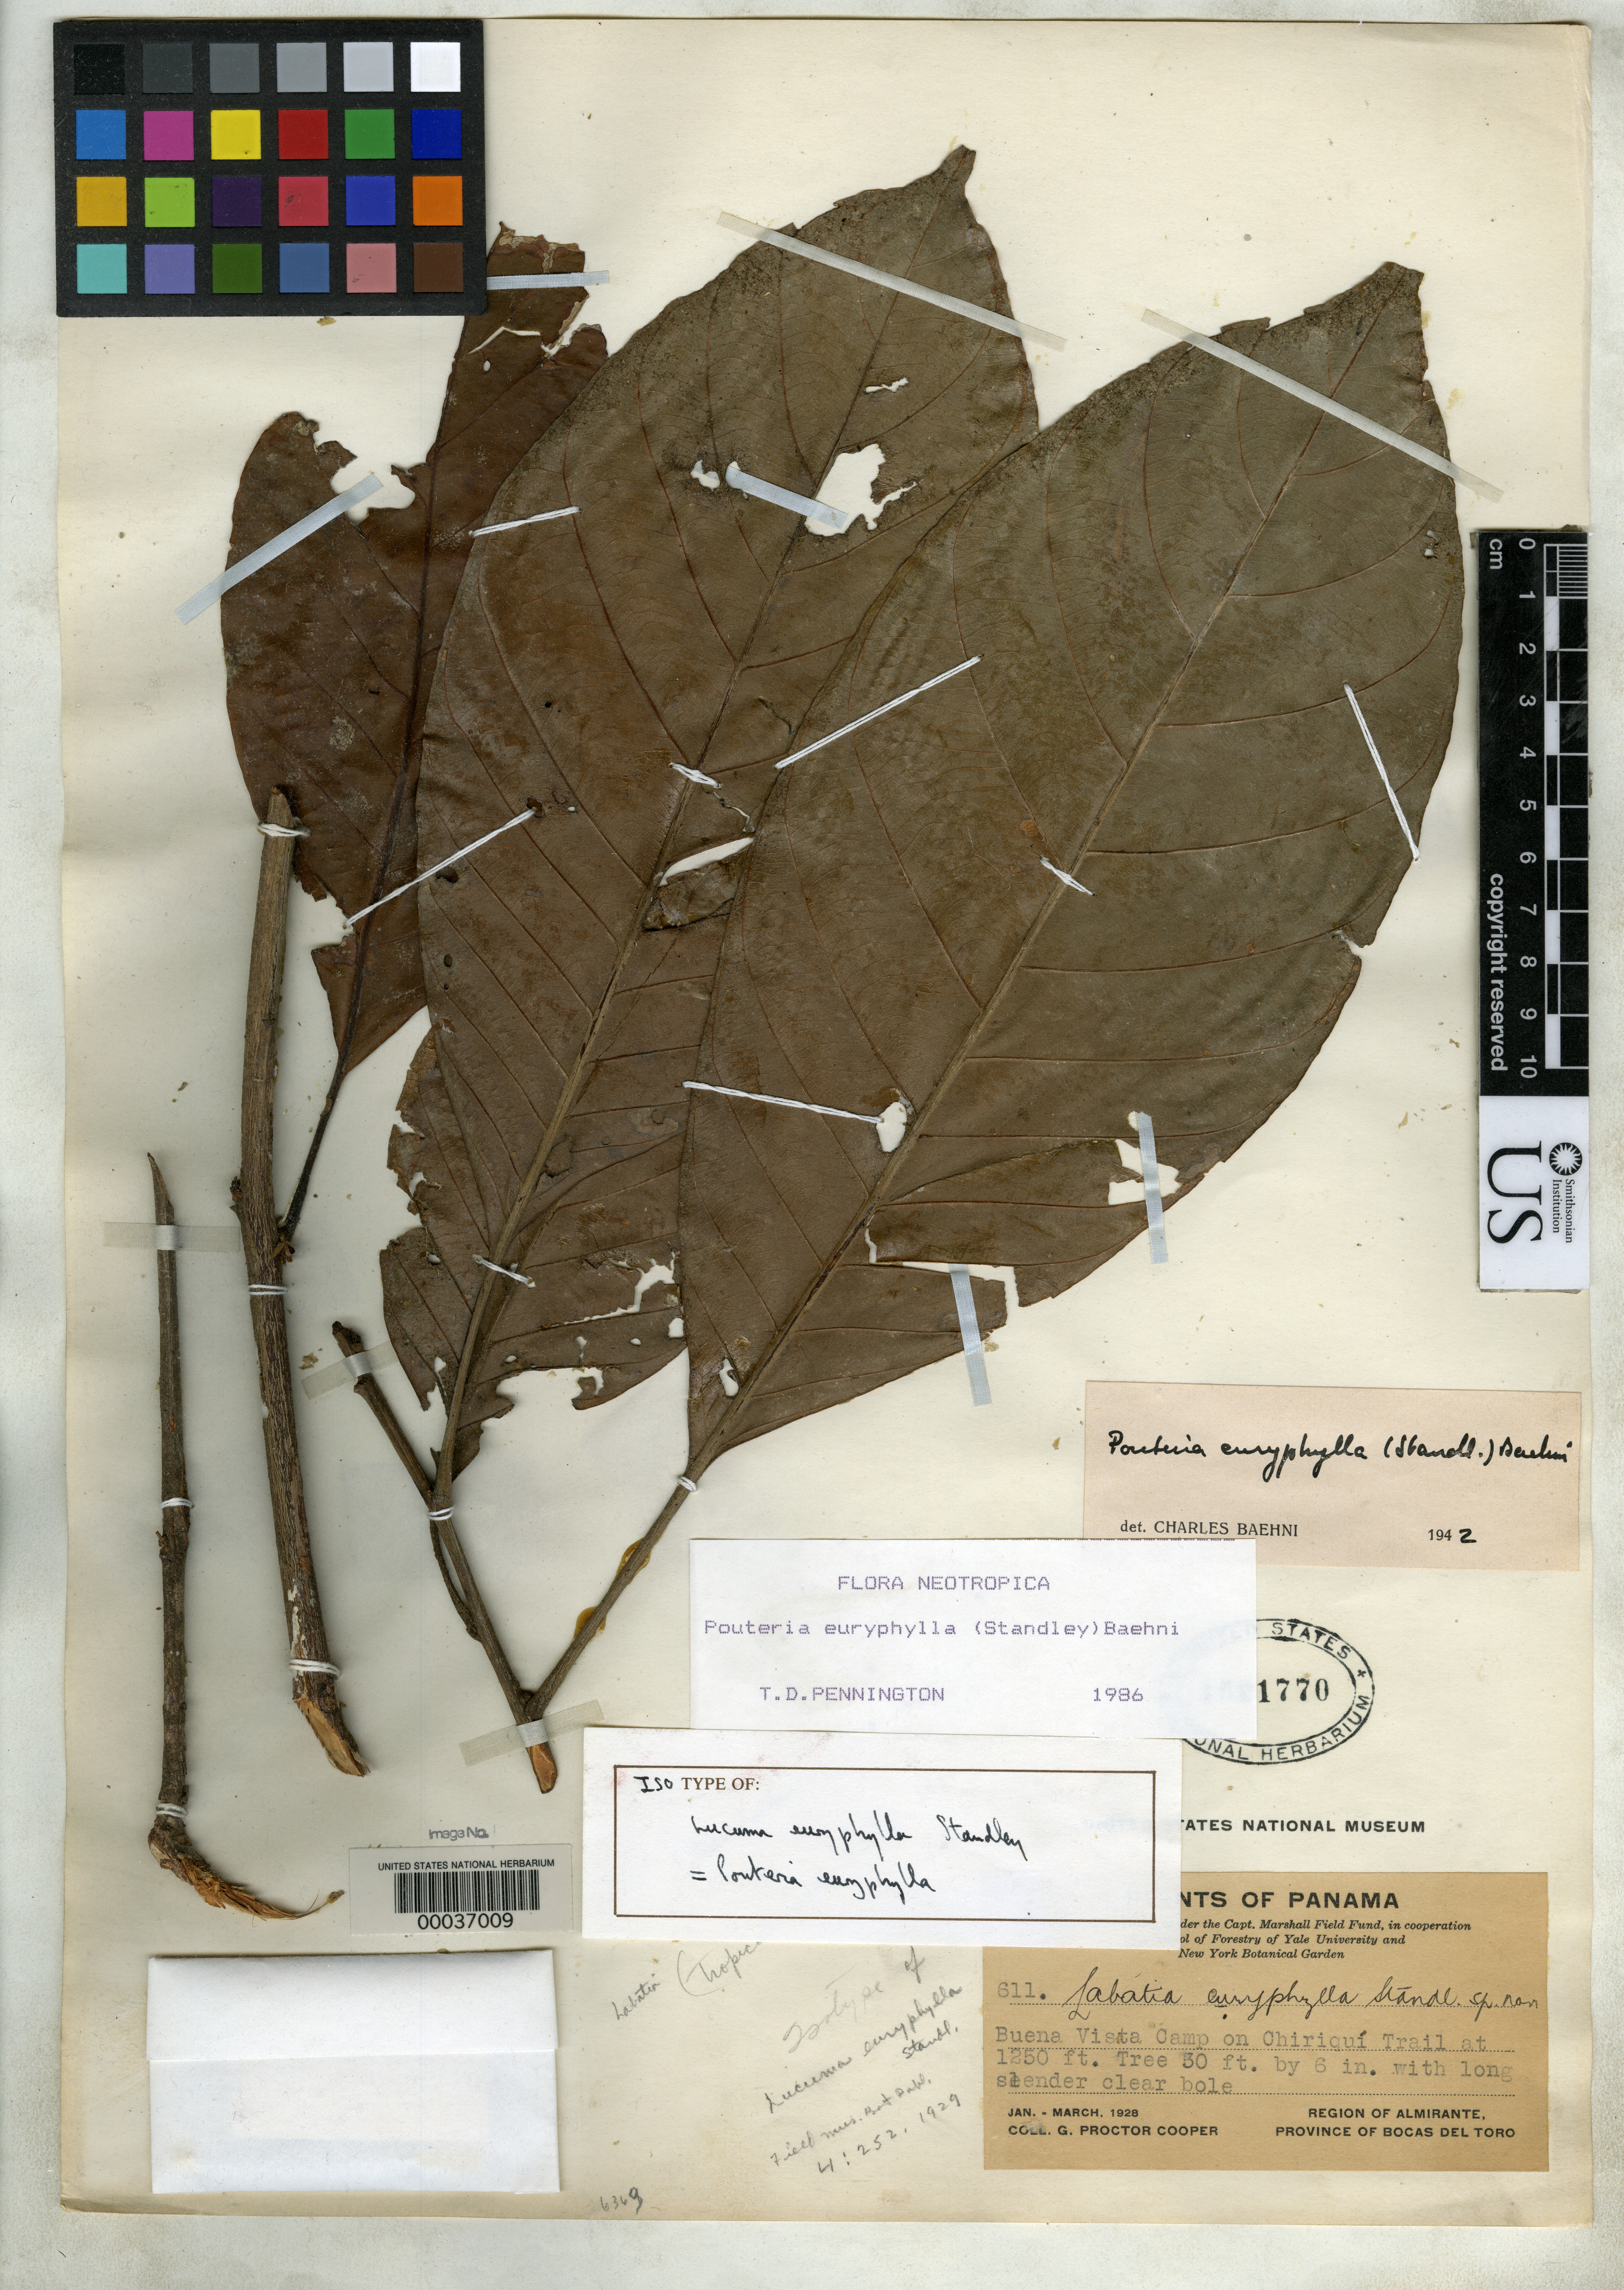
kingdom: Plantae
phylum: Tracheophyta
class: Magnoliopsida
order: Ericales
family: Sapotaceae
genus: Lucuma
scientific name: Lucuma euryphylla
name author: Standl.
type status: Isotype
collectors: G. Cooper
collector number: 611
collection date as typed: Jan 1928 to -- Mar 1928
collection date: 1928-01/1928-03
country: Panama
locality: Buena Vista on Chiriqui Trail.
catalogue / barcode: US 1521770